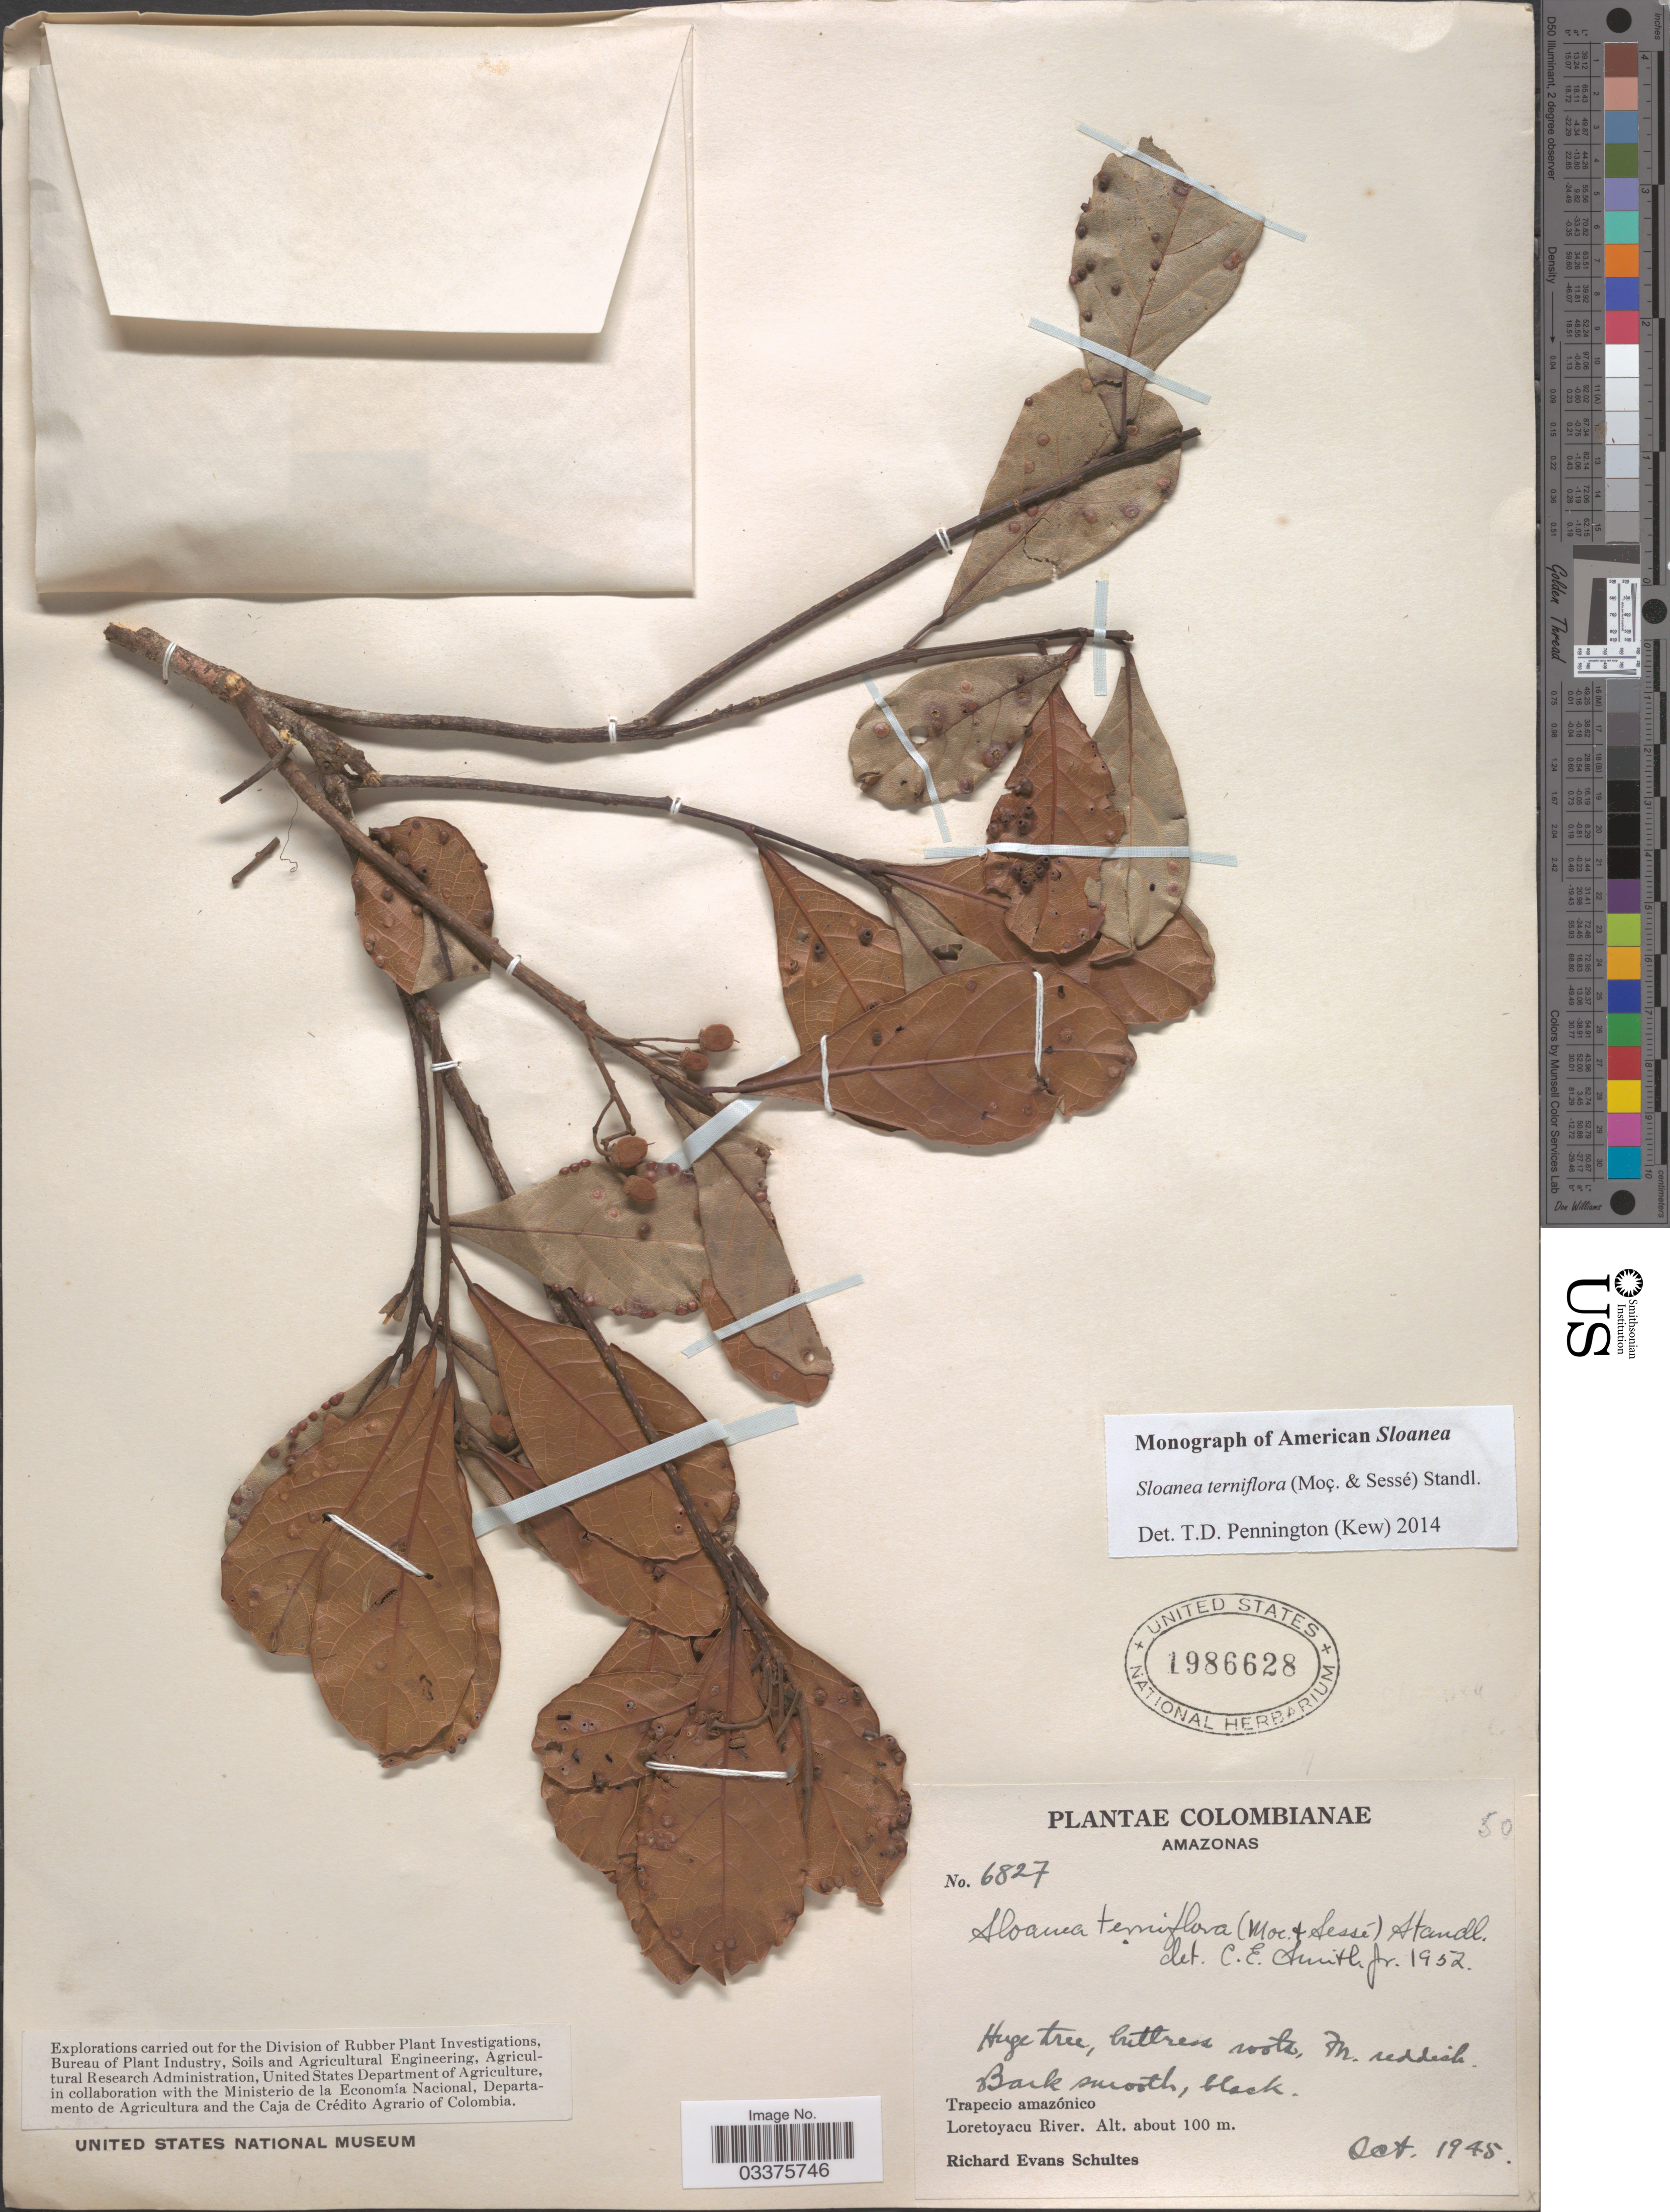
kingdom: Plantae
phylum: Tracheophyta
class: Magnoliopsida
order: Oxalidales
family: Elaeocarpaceae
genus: Sloanea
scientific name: Sloanea terniflora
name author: (Moc. & Sessé ex DC.) Standl.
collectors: R. E. Schultes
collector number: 6827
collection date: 1945-10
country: Colombia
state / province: Amazônas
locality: Trapecio amazónico. Loretoyacu River.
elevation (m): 100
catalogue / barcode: US 1986628